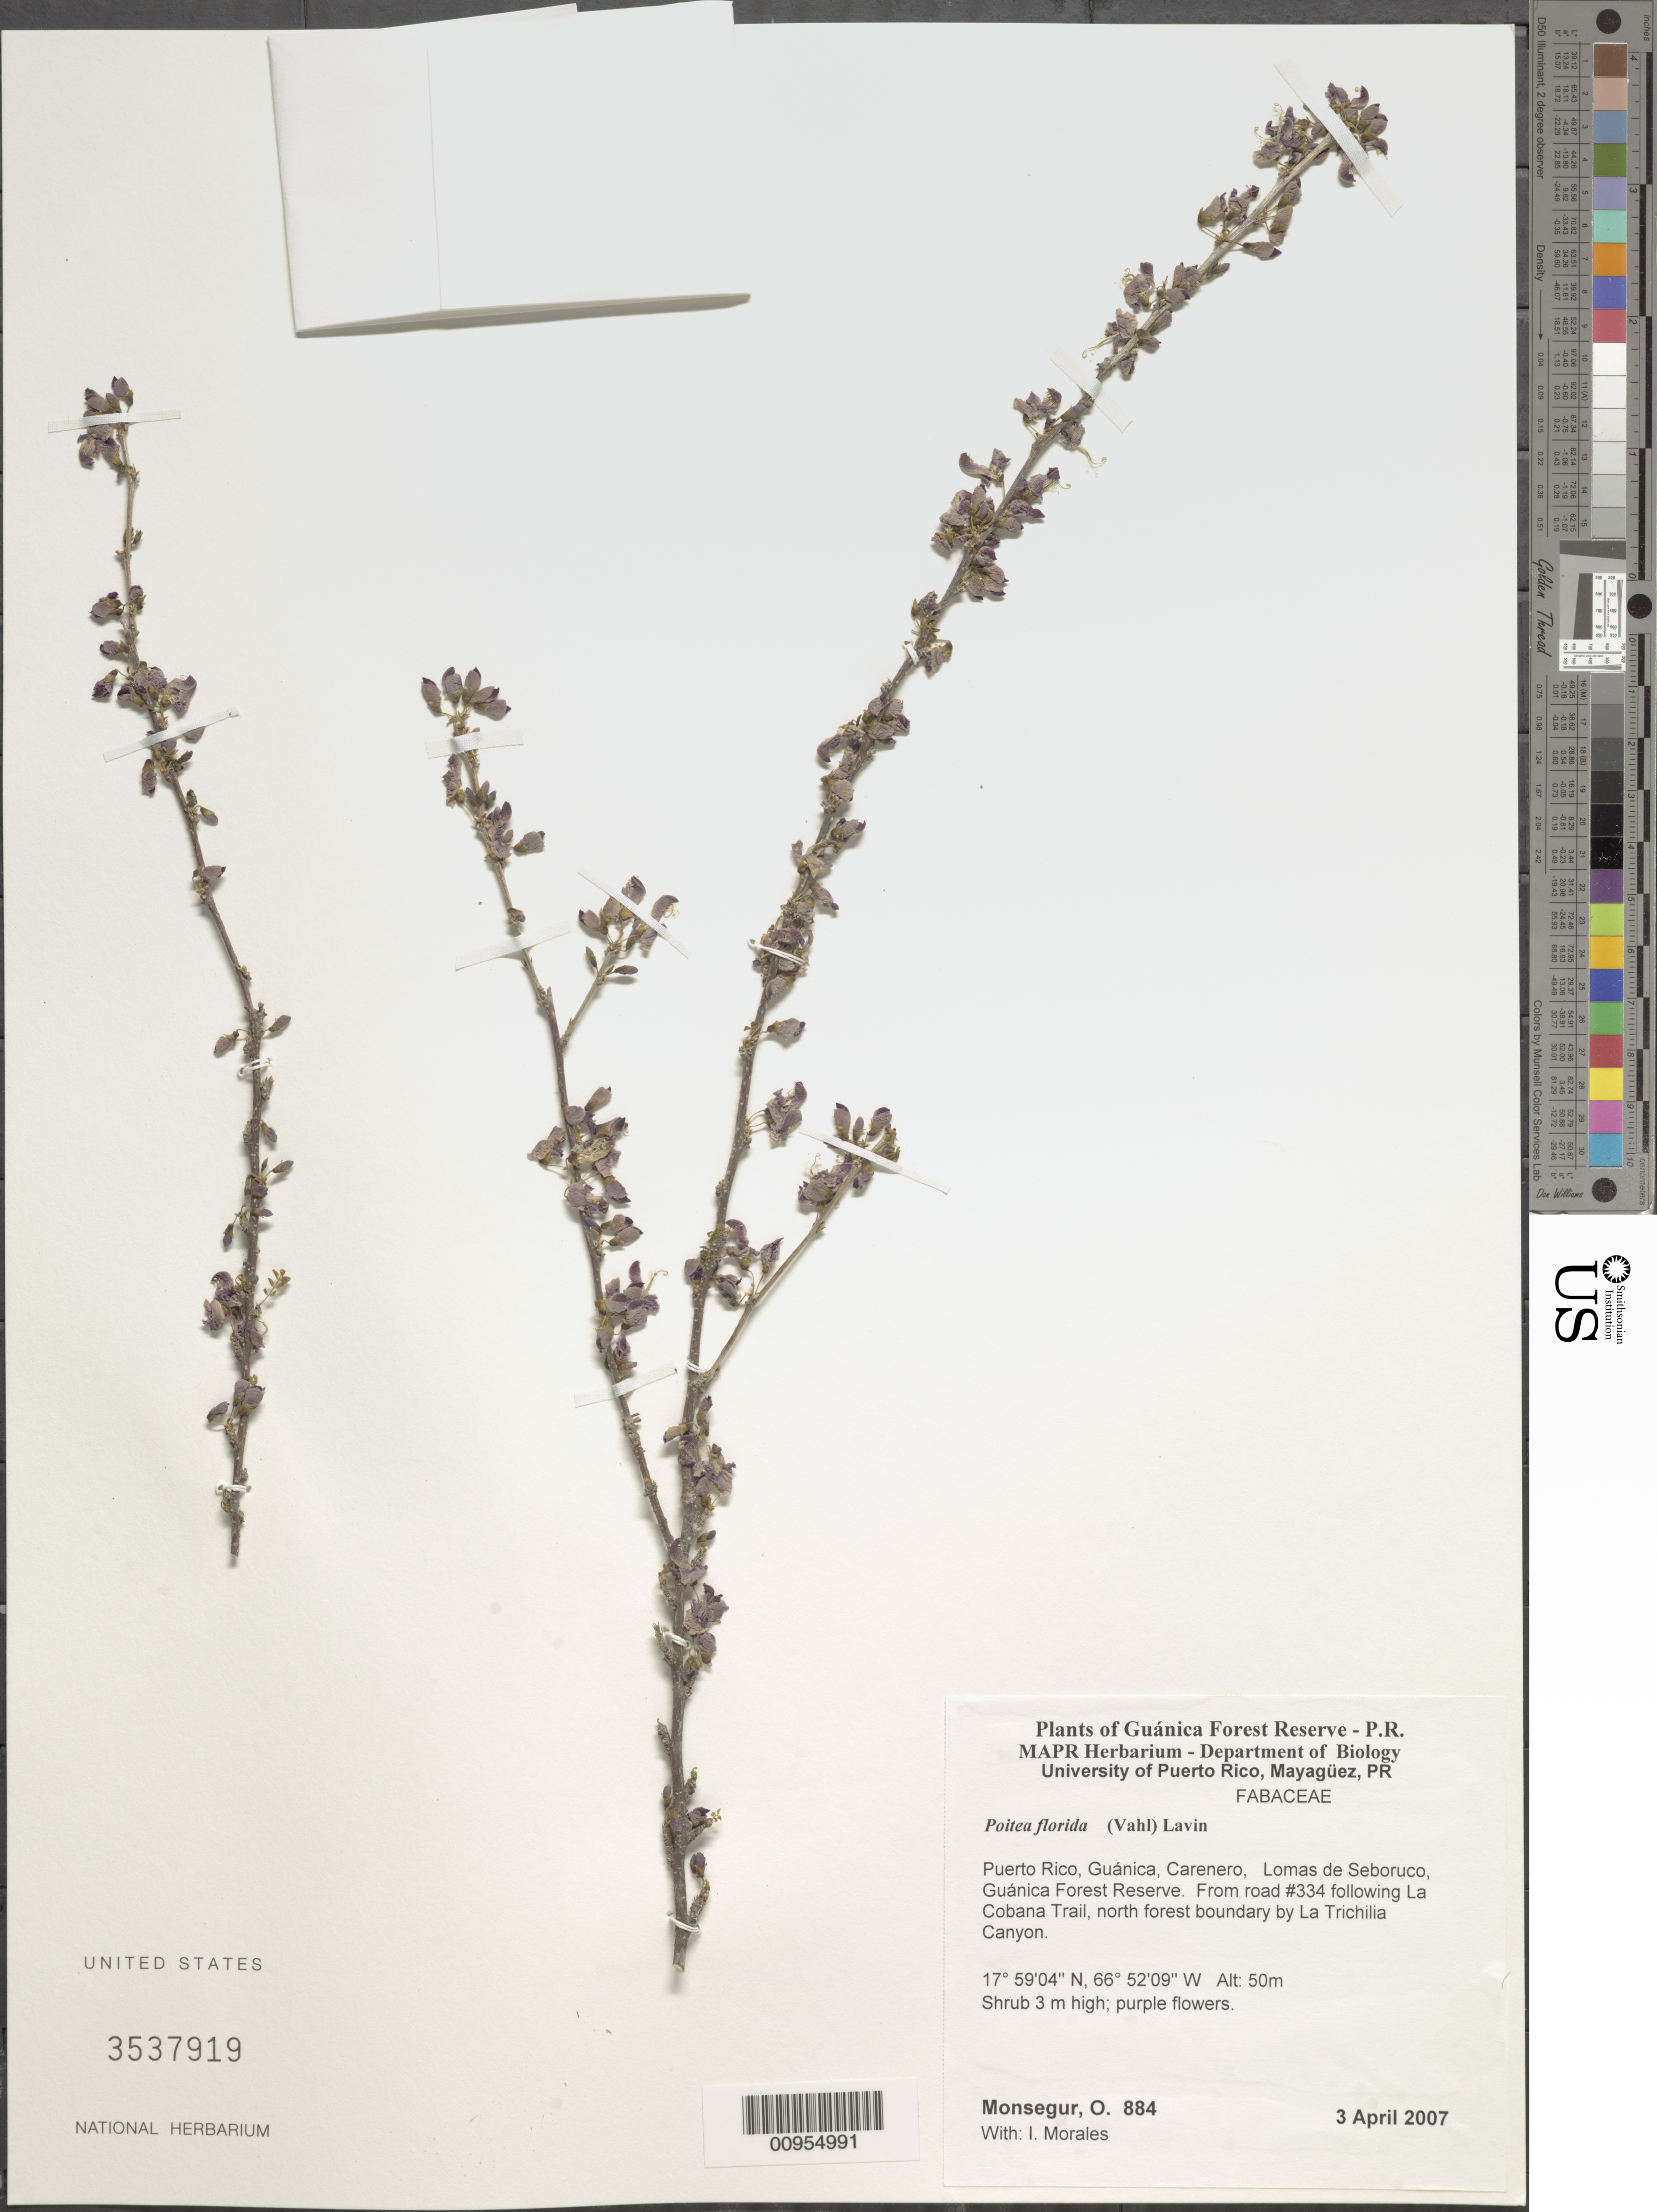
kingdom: Plantae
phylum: Tracheophyta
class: Magnoliopsida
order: Fabales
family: Fabaceae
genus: Poitea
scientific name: Poitea florida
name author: (Vahl) Lavin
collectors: O. Monsegur & I. Morales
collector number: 884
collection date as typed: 03 Apr 2007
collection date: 2007-04-03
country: Puerto Rico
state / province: Guánica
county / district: Carenero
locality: Guánica Forest Reserve. Lomas de Seboruco, from road #334 following La Cobana Trail, north forest boundary by La Trichilia Canyon.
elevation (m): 50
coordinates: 17.59044, 66.52088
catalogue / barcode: US 3537919